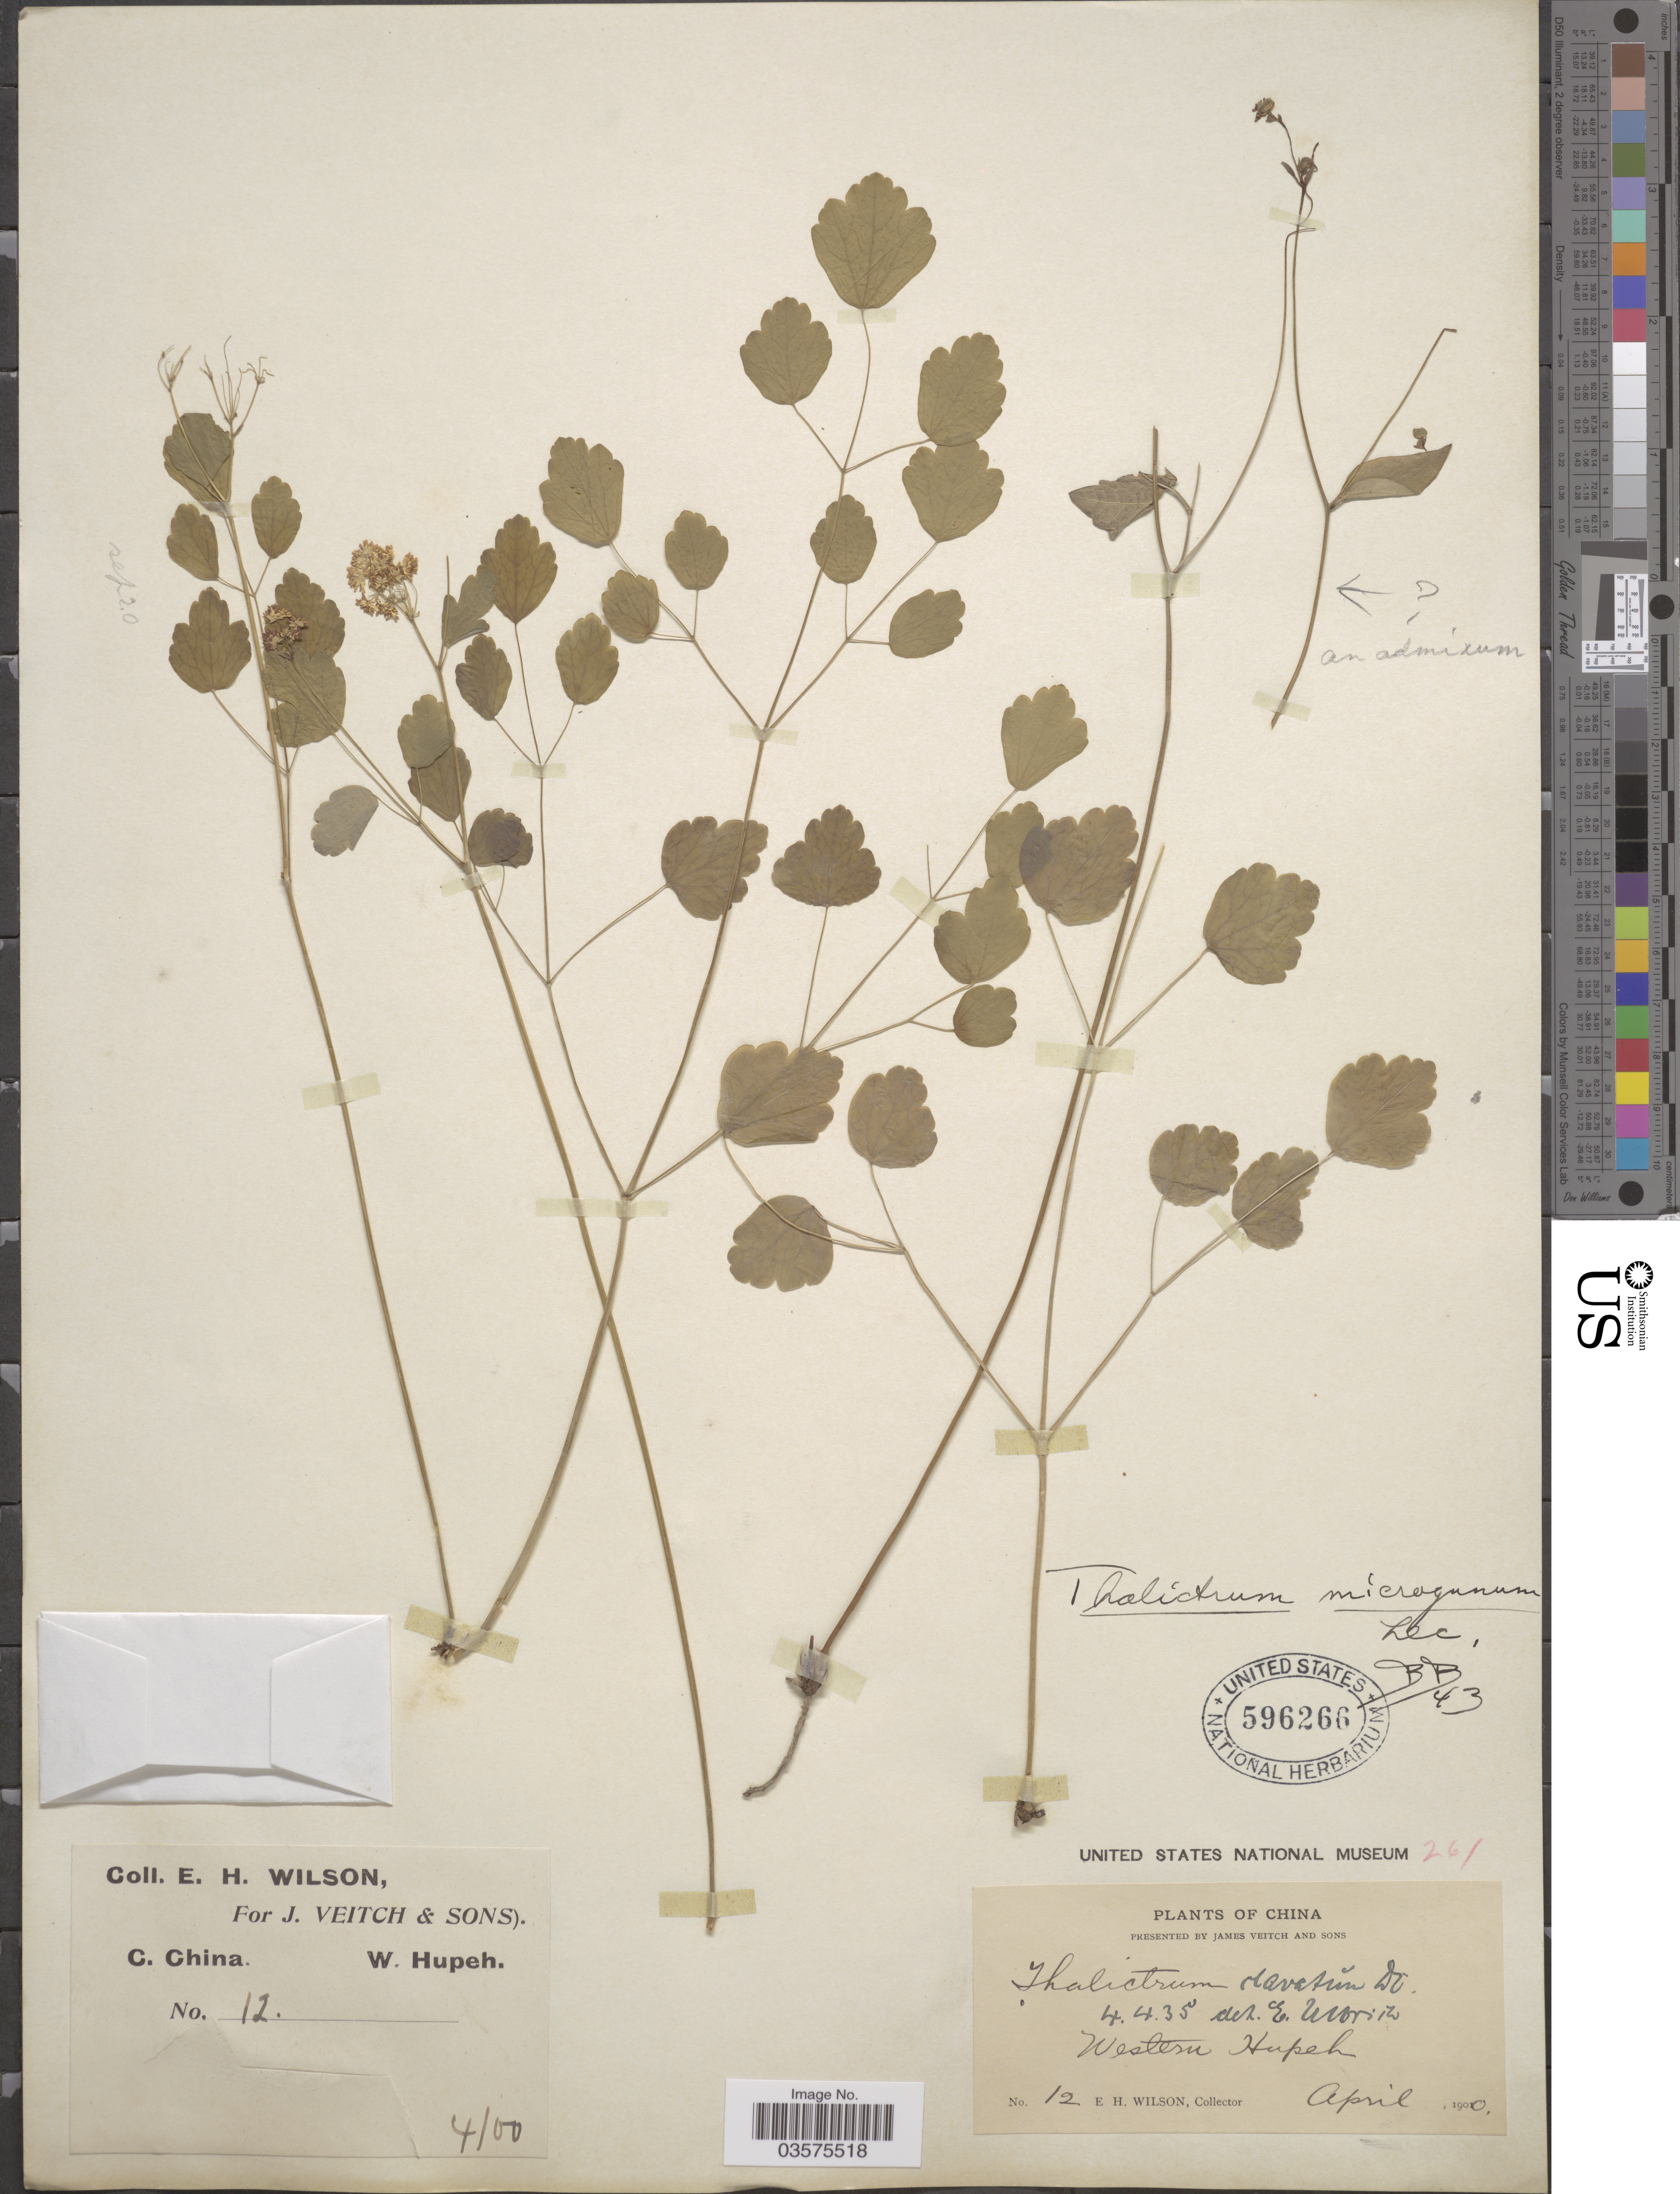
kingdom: Plantae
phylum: Tracheophyta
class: Magnoliopsida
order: Ranunculales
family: Ranunculaceae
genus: Thalictrum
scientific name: Thalictrum microgynum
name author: Lecoy. ex Oliv.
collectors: E. Wilson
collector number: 12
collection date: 1900-04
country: China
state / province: Hubei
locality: C. China. Western Hupeh.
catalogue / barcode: US 596266